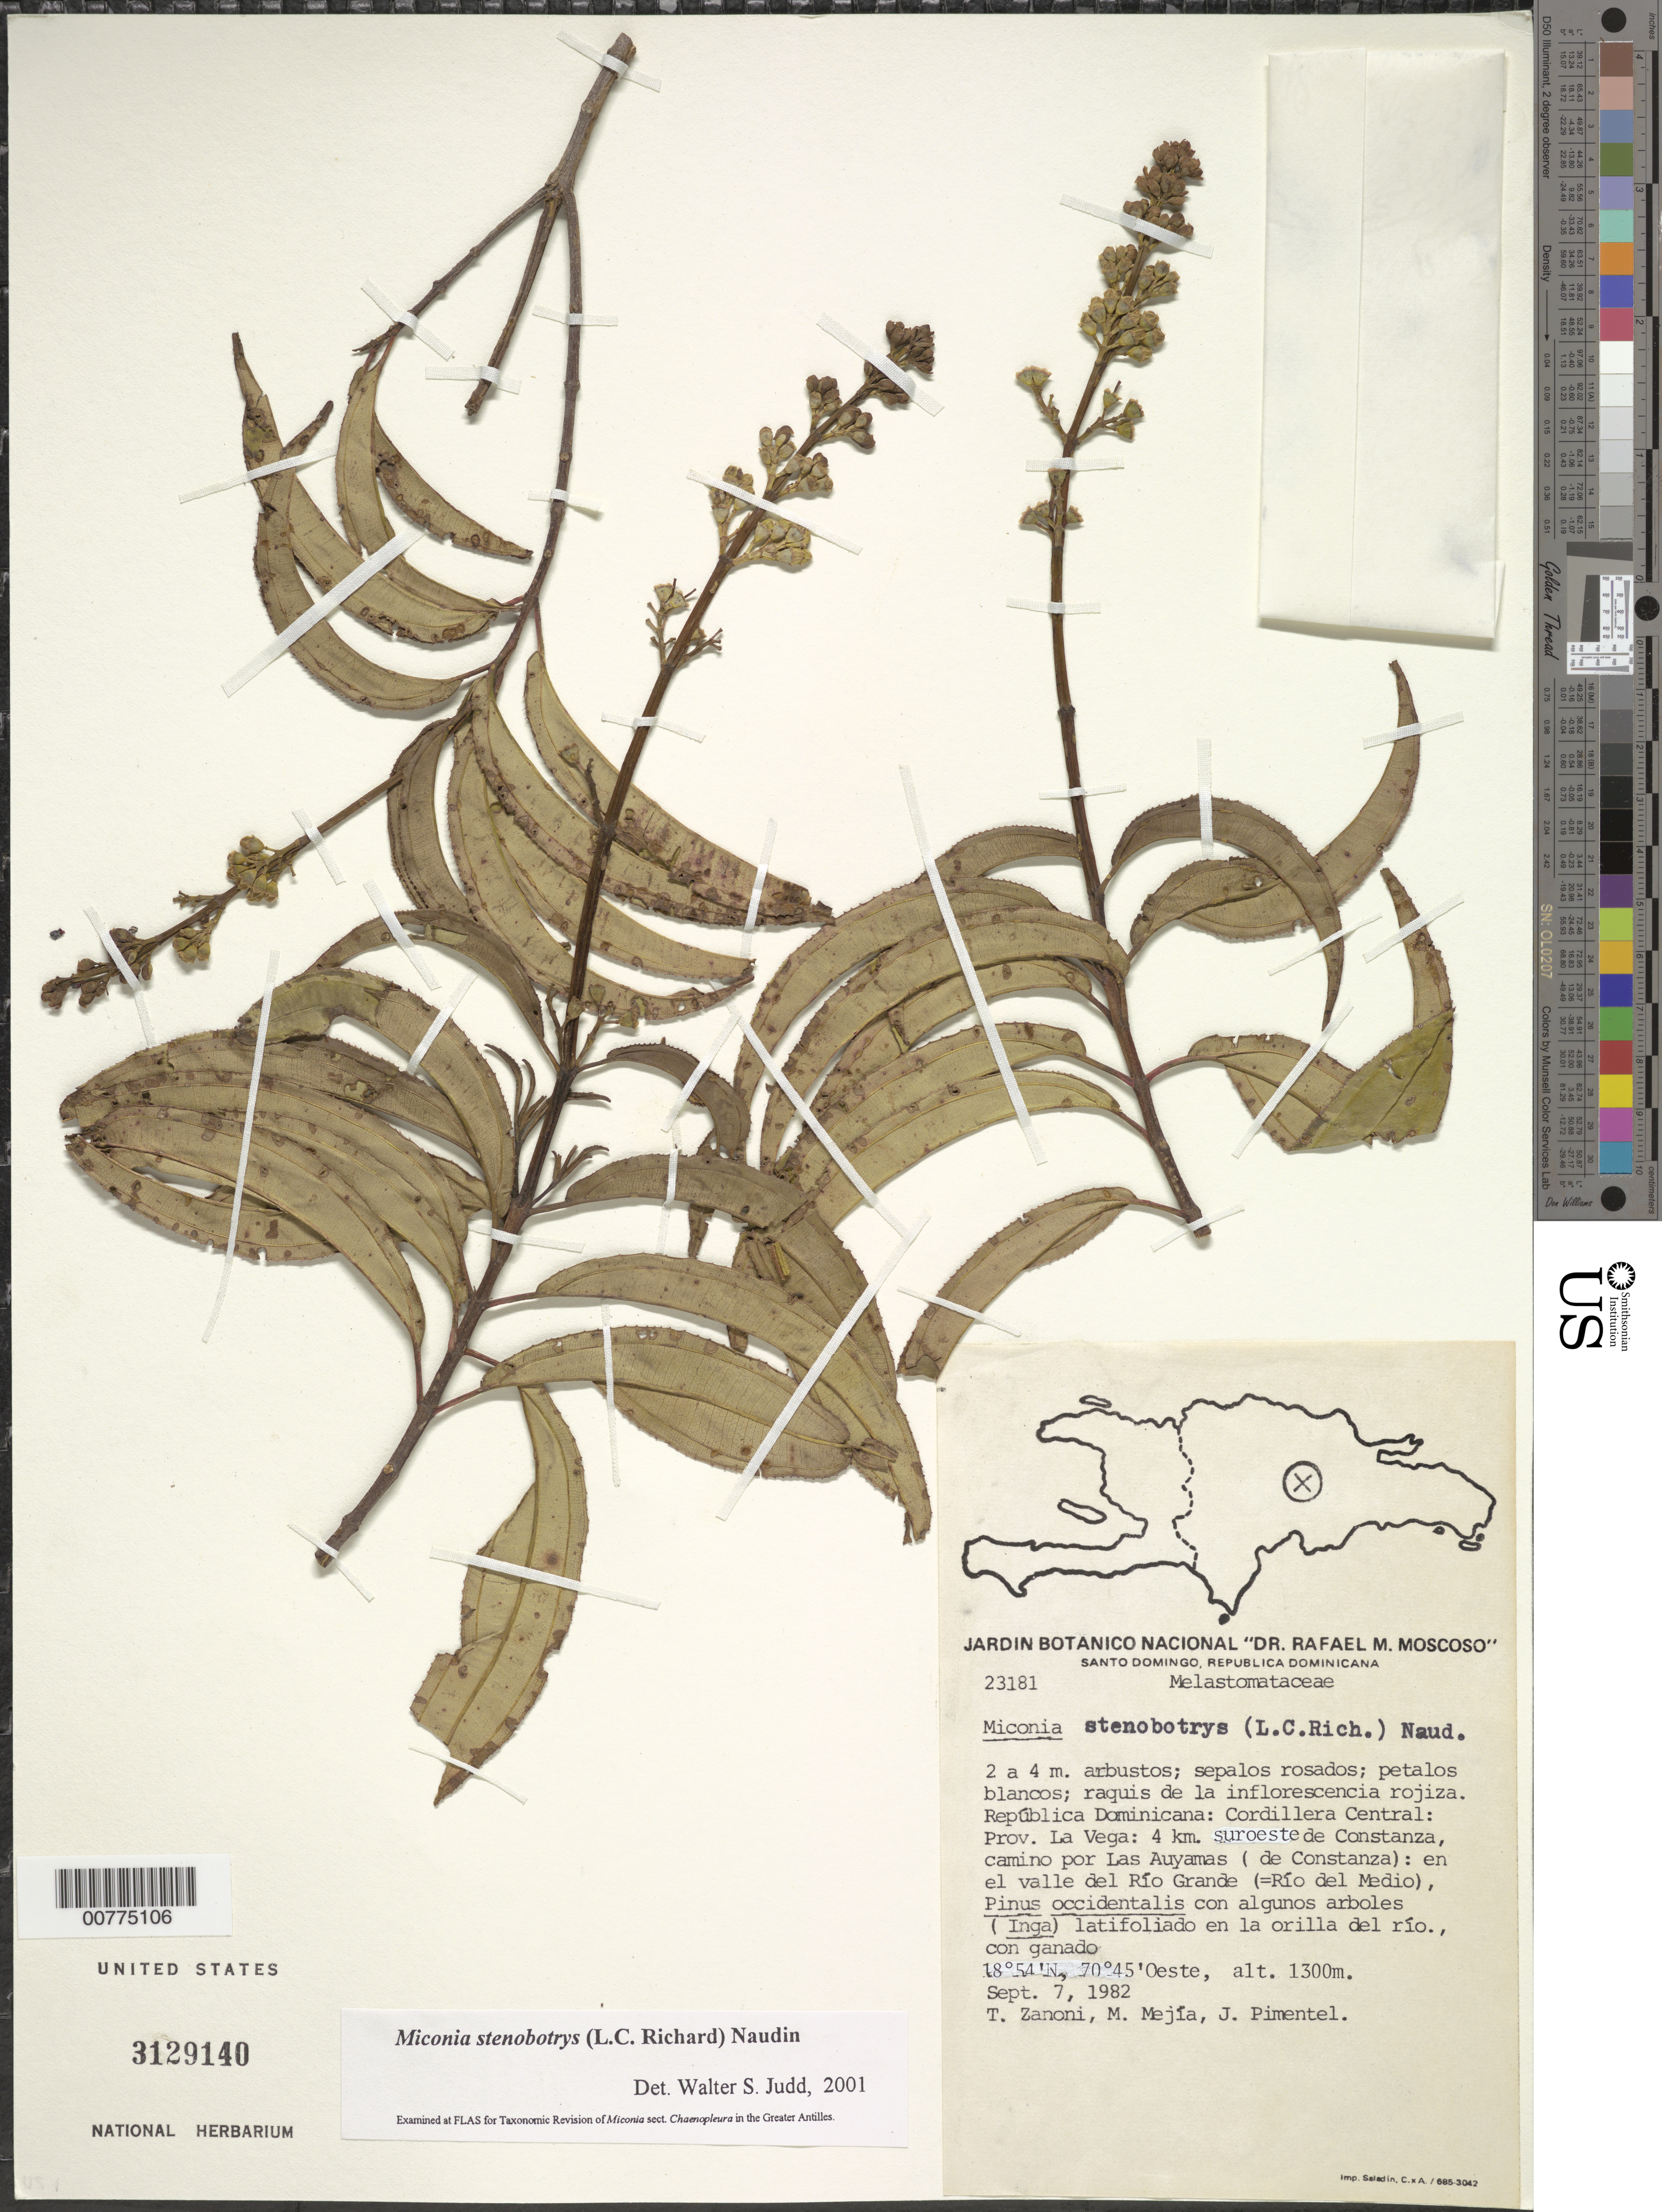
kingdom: Plantae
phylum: Tracheophyta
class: Magnoliopsida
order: Myrtales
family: Melastomataceae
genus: Miconia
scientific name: Miconia stenobotrys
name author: (Rich.) Naudin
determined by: Judd, Walter S.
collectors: T. A. Zanoni, M. Mejia & J. Pimentel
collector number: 23181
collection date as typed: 07 Sep 1982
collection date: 1982-09-07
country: Dominican Republic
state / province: La Vega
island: Hispaniola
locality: Cordillera Central, 4 km southwest of Constanza, road by Las Auyamas (of Constanza), in Grande River valley (=Medio River).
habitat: Pinus occidentalis with some broadleaf trees (Inga) in the shores, with cattle.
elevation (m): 1300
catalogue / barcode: US 3129140